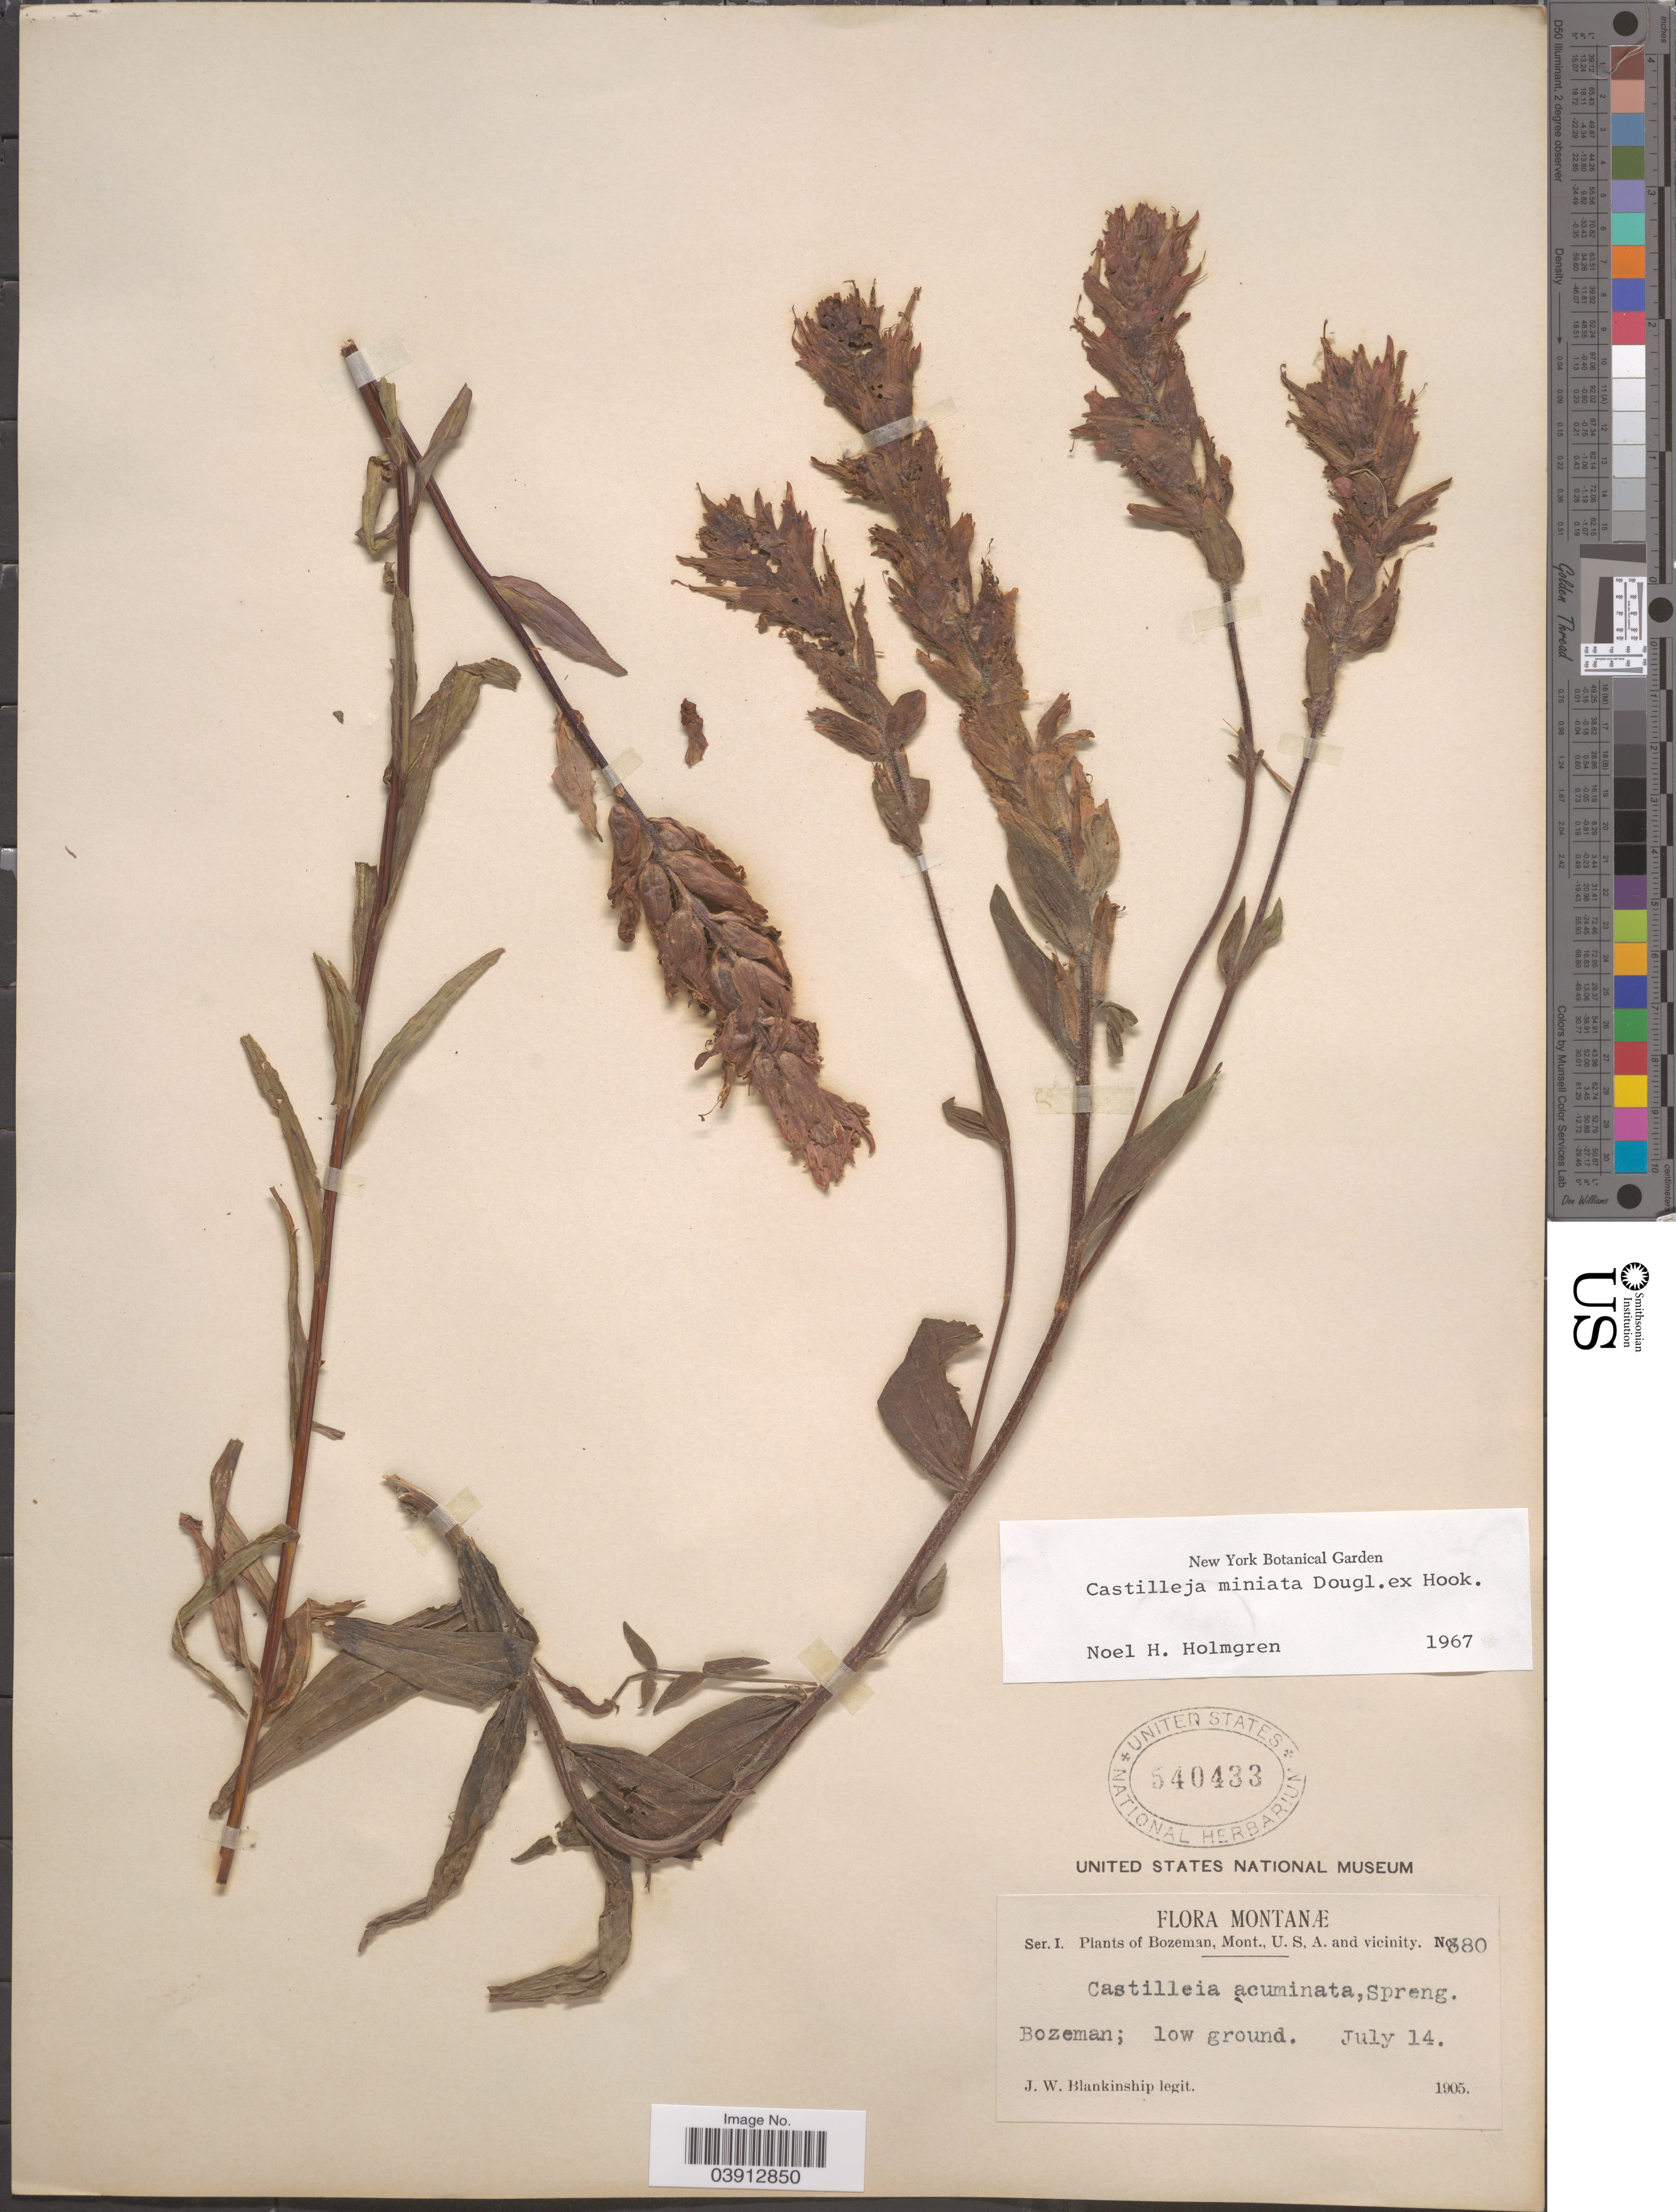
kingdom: Plantae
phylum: Tracheophyta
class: Magnoliopsida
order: Lamiales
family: Orobanchaceae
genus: Castilleja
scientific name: Castilleja miniata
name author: Douglas ex Hook.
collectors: J. W. Blankinship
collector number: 380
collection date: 1905-07-14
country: United States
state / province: Montana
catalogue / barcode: US 540433